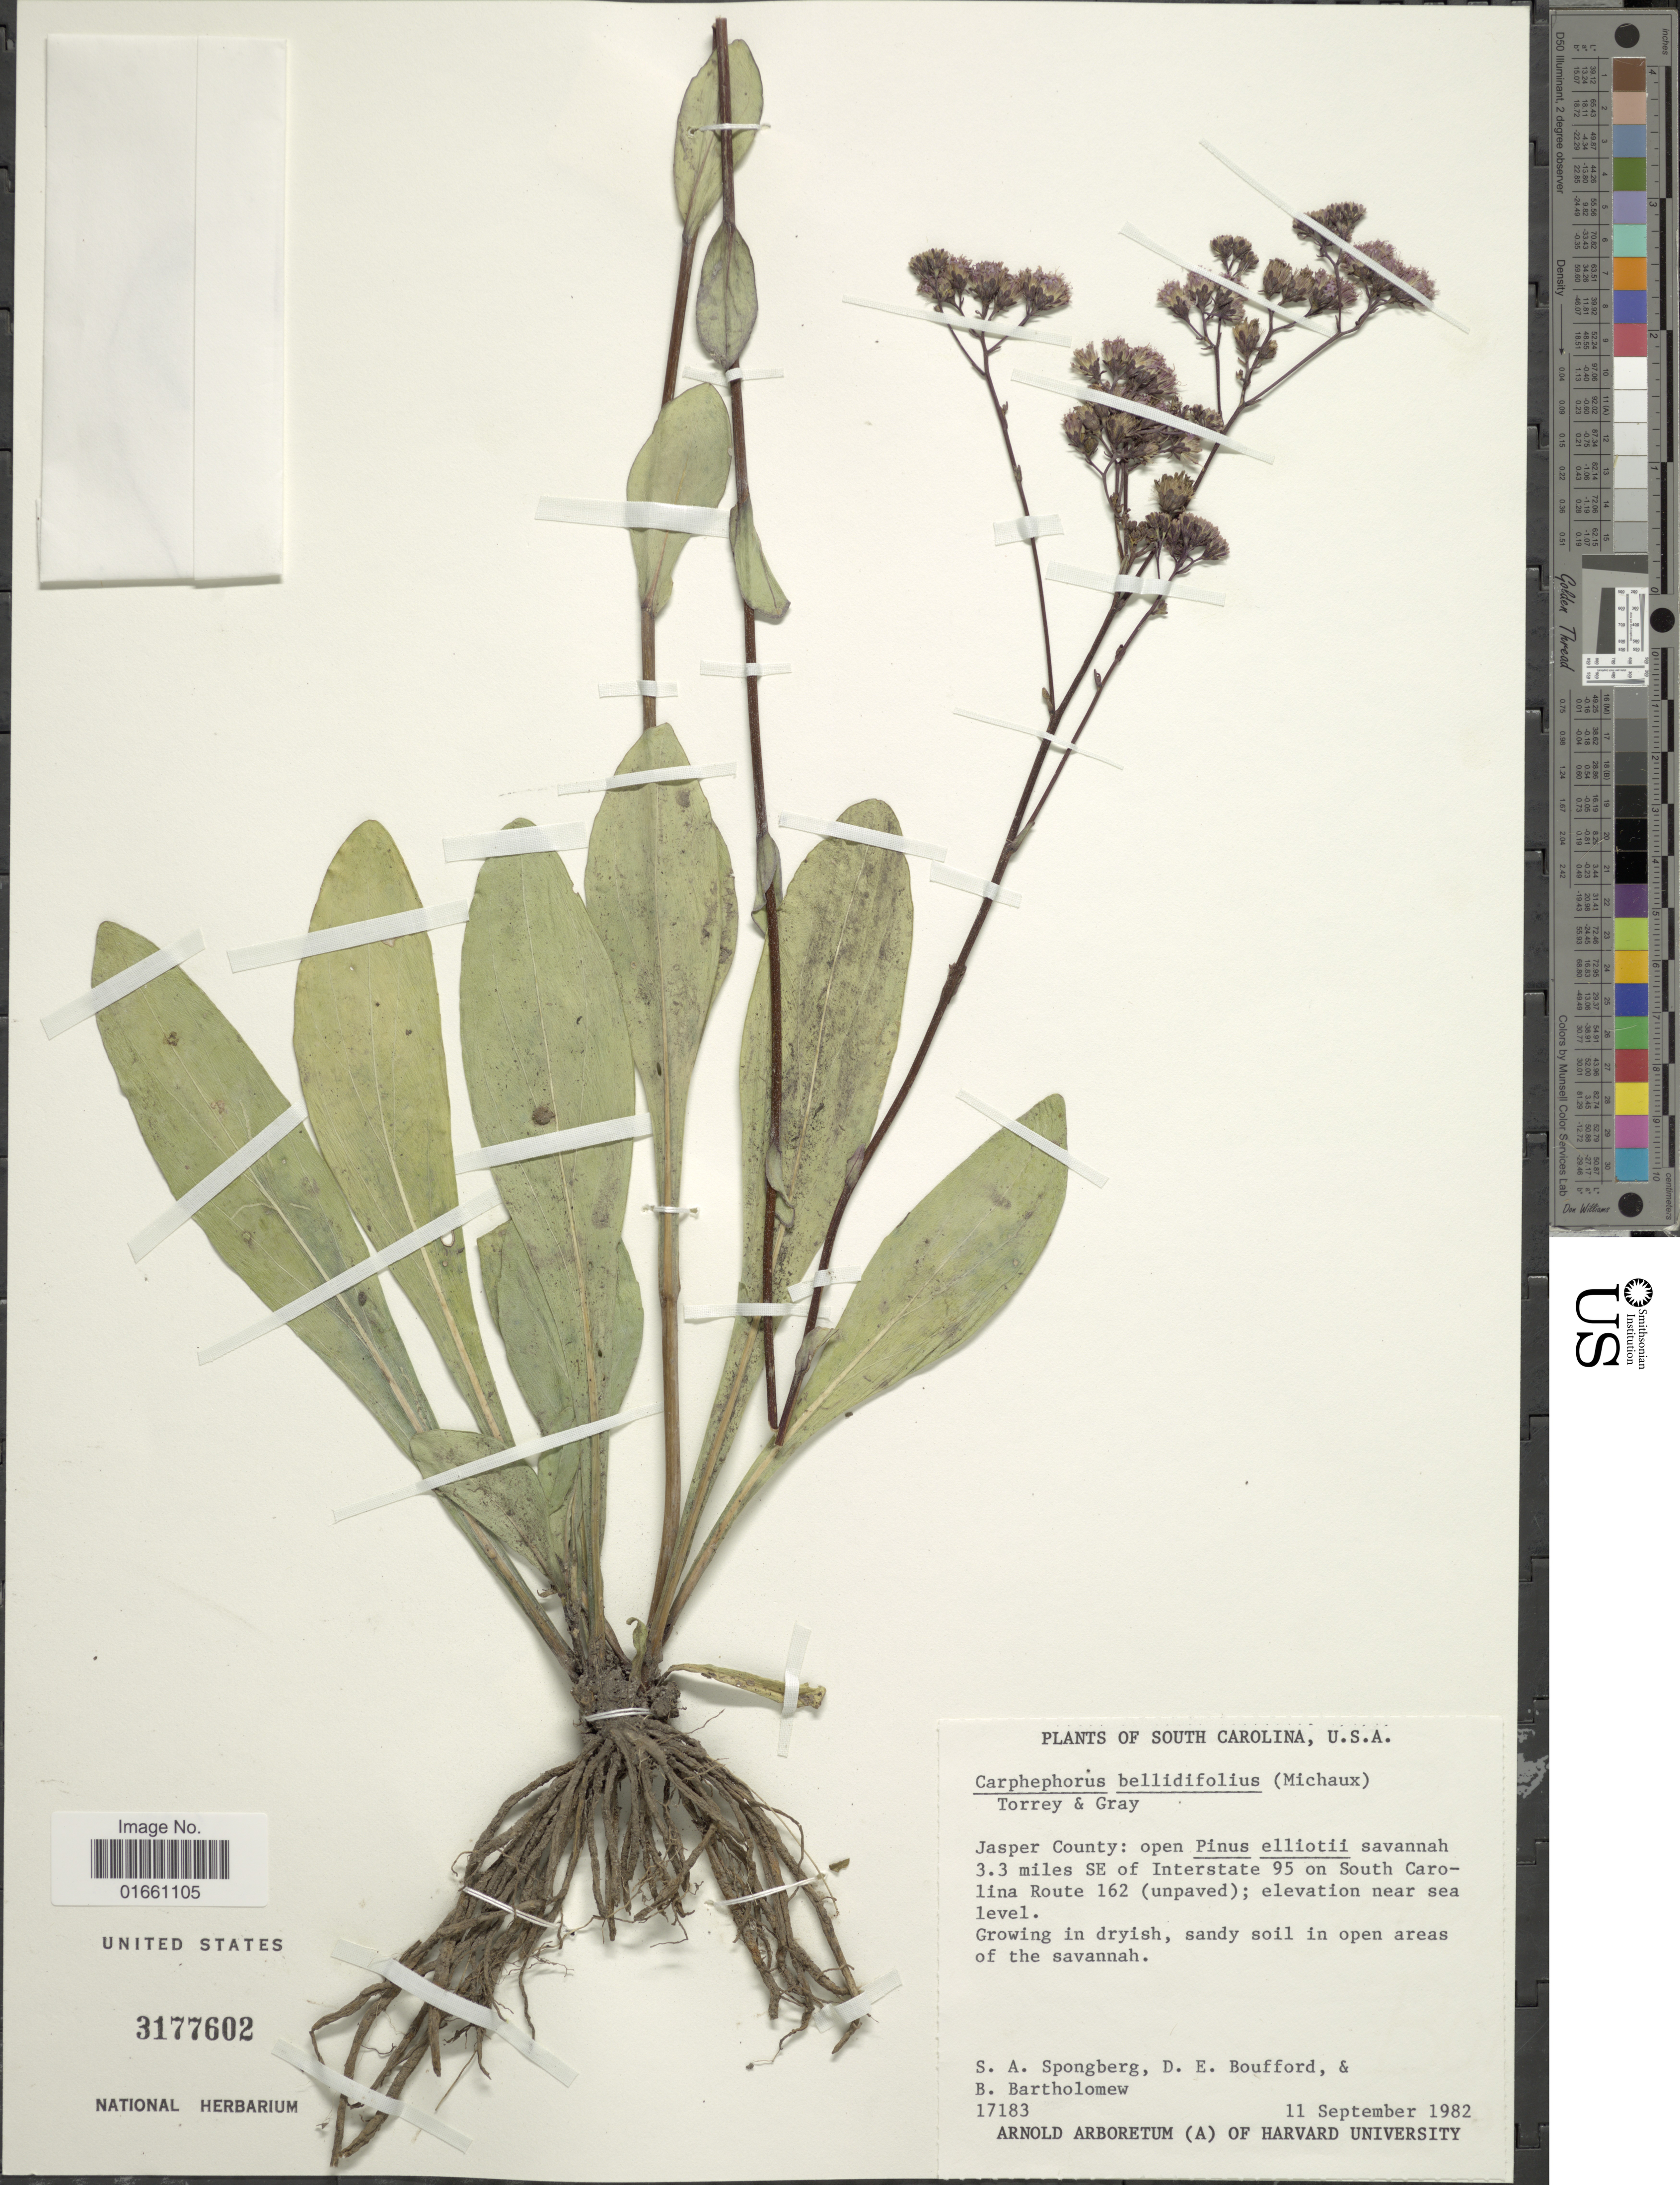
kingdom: Plantae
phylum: Tracheophyta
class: Magnoliopsida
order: Asterales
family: Asteraceae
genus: Carphephorus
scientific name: Carphephorus bellidifolius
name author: (Michx.) Torr. & A. Gray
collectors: S. A.Spongberg, D. E. Boufford & B. Bartholomew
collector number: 17183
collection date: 1982-09-11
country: United States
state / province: South Carolina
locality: Jasper County: open Pinus elliotii savnaah 3.3 miles SE of Interstate 95 on South Carolina Route 162 (unpaved)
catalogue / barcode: US 3177602